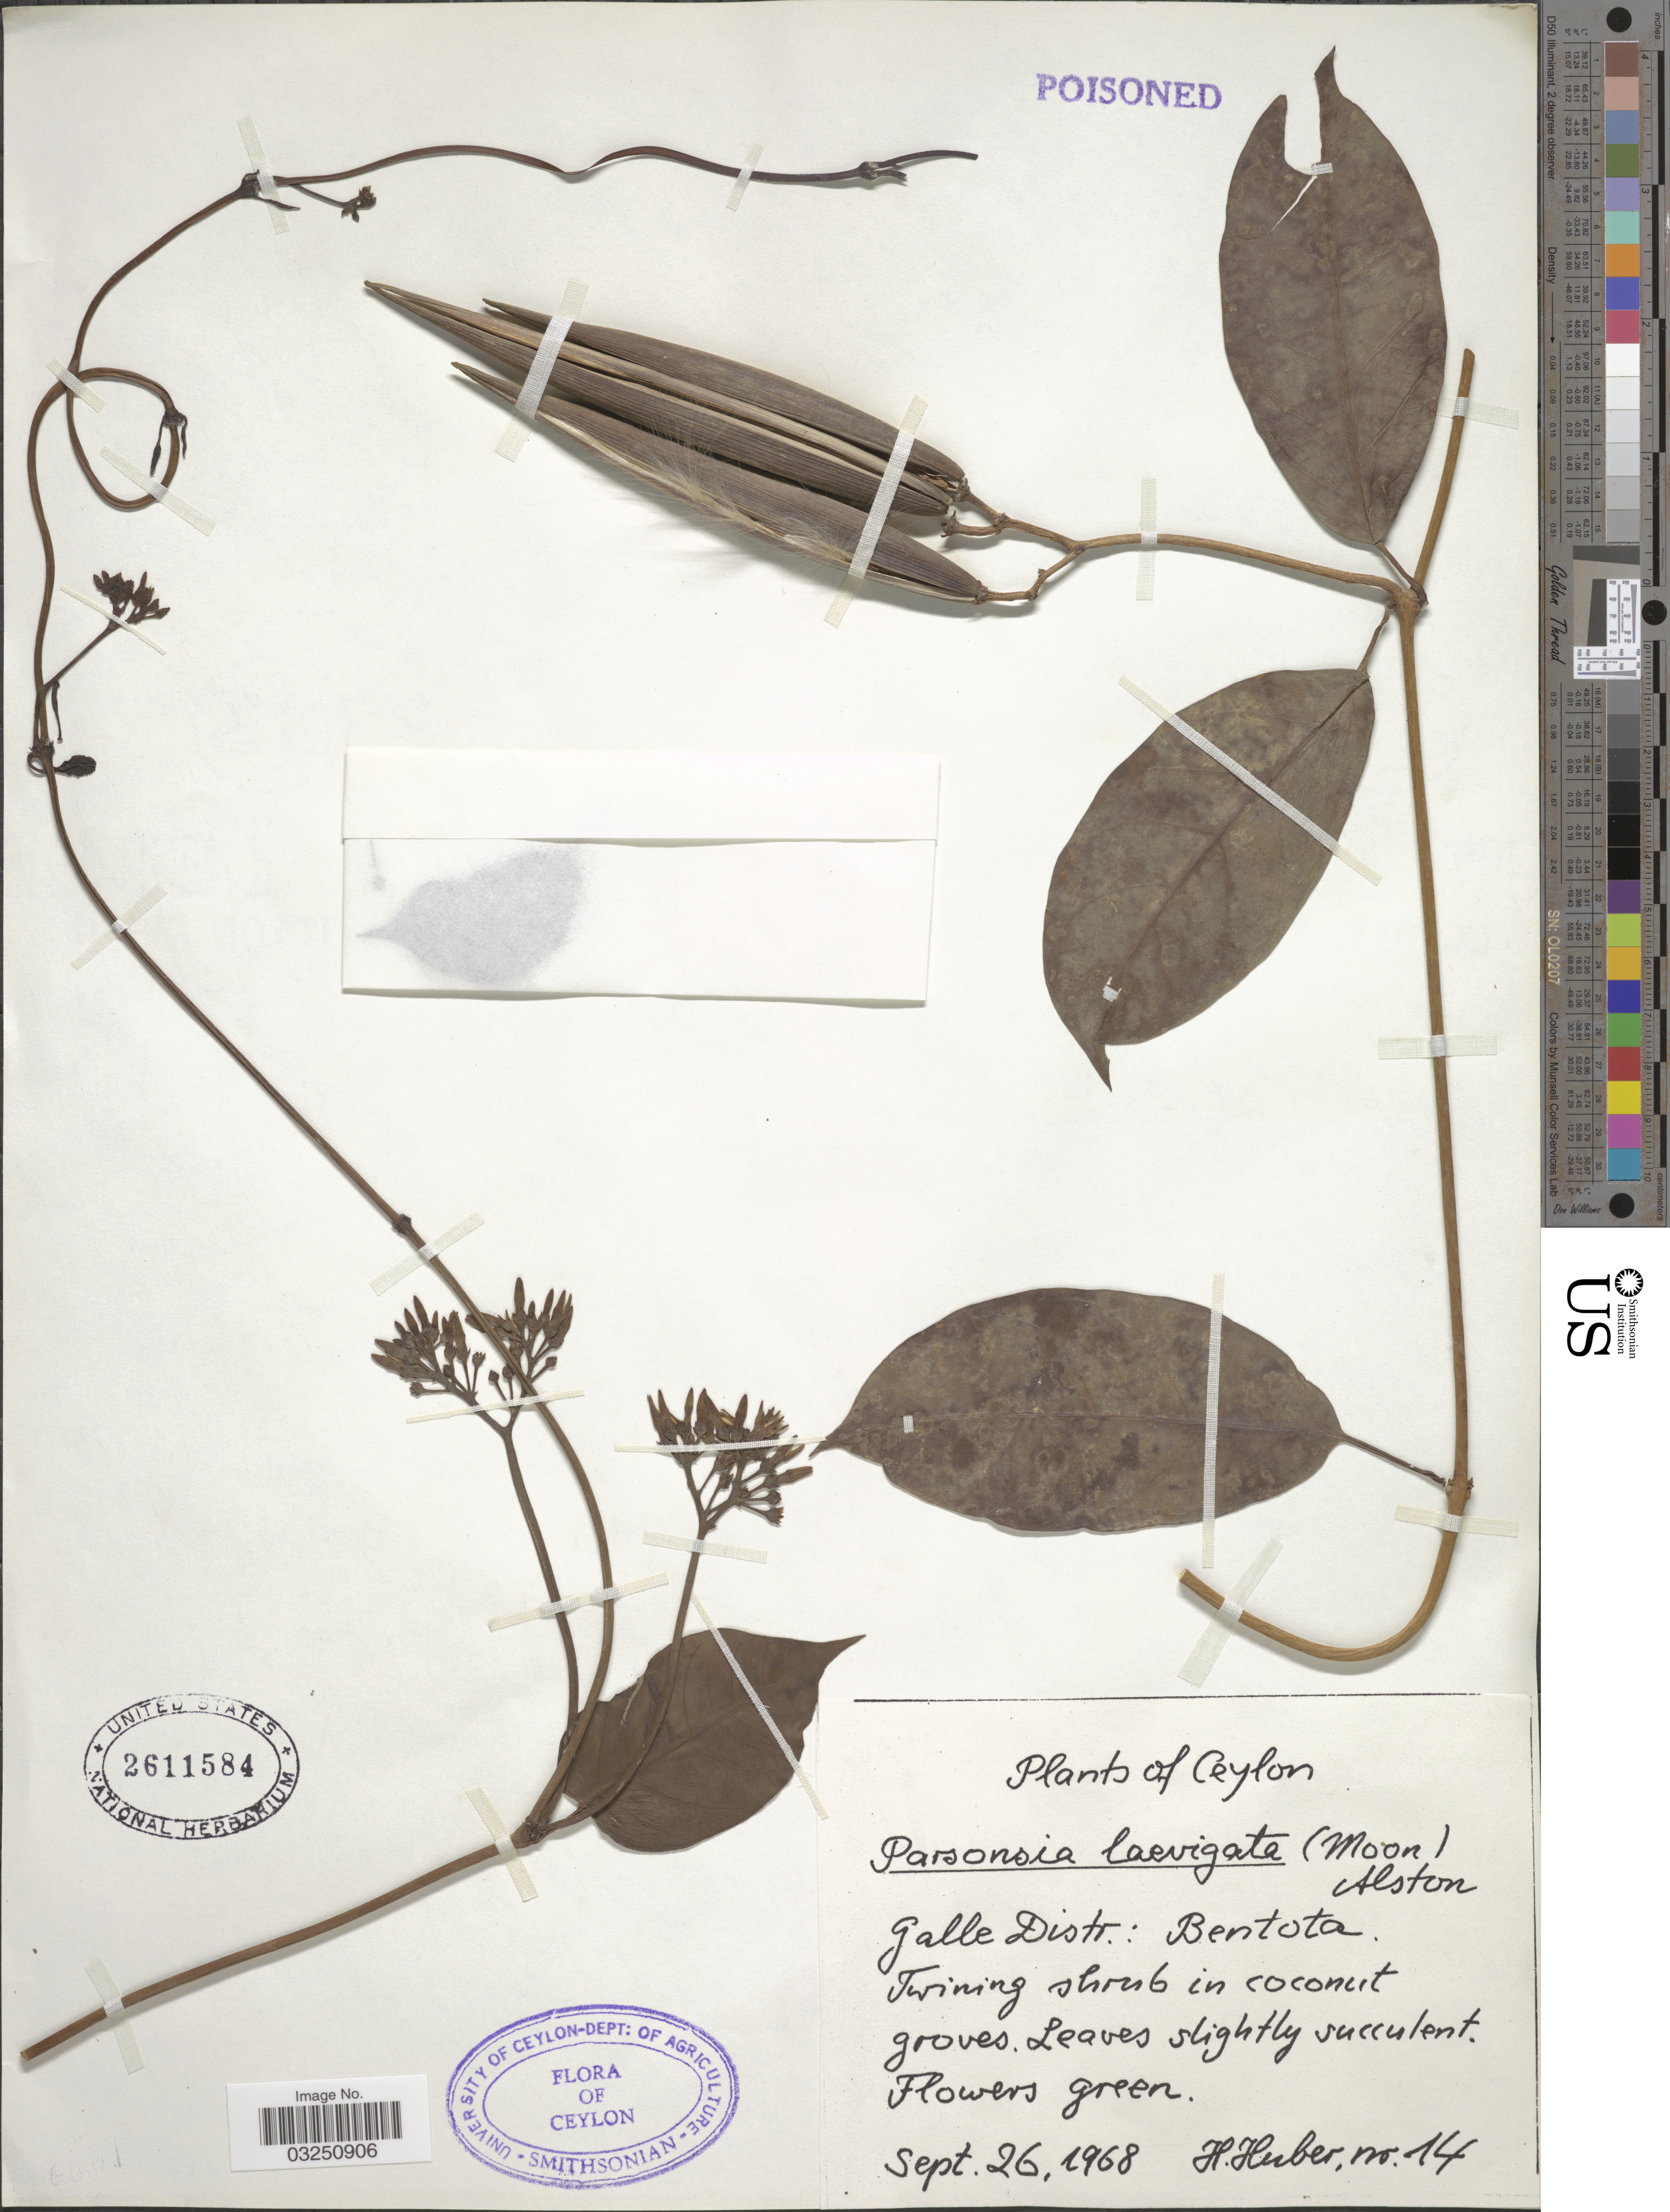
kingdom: Plantae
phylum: Tracheophyta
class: Magnoliopsida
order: Gentianales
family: Apocynaceae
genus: Parsonsia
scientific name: Parsonsia alboflavescens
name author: (Dennst.) Mabberley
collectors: H. Huber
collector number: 14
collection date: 1968-09-26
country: Sri Lanka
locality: Ceylon. Galle Distr.: Bentota.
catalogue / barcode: US 2611584